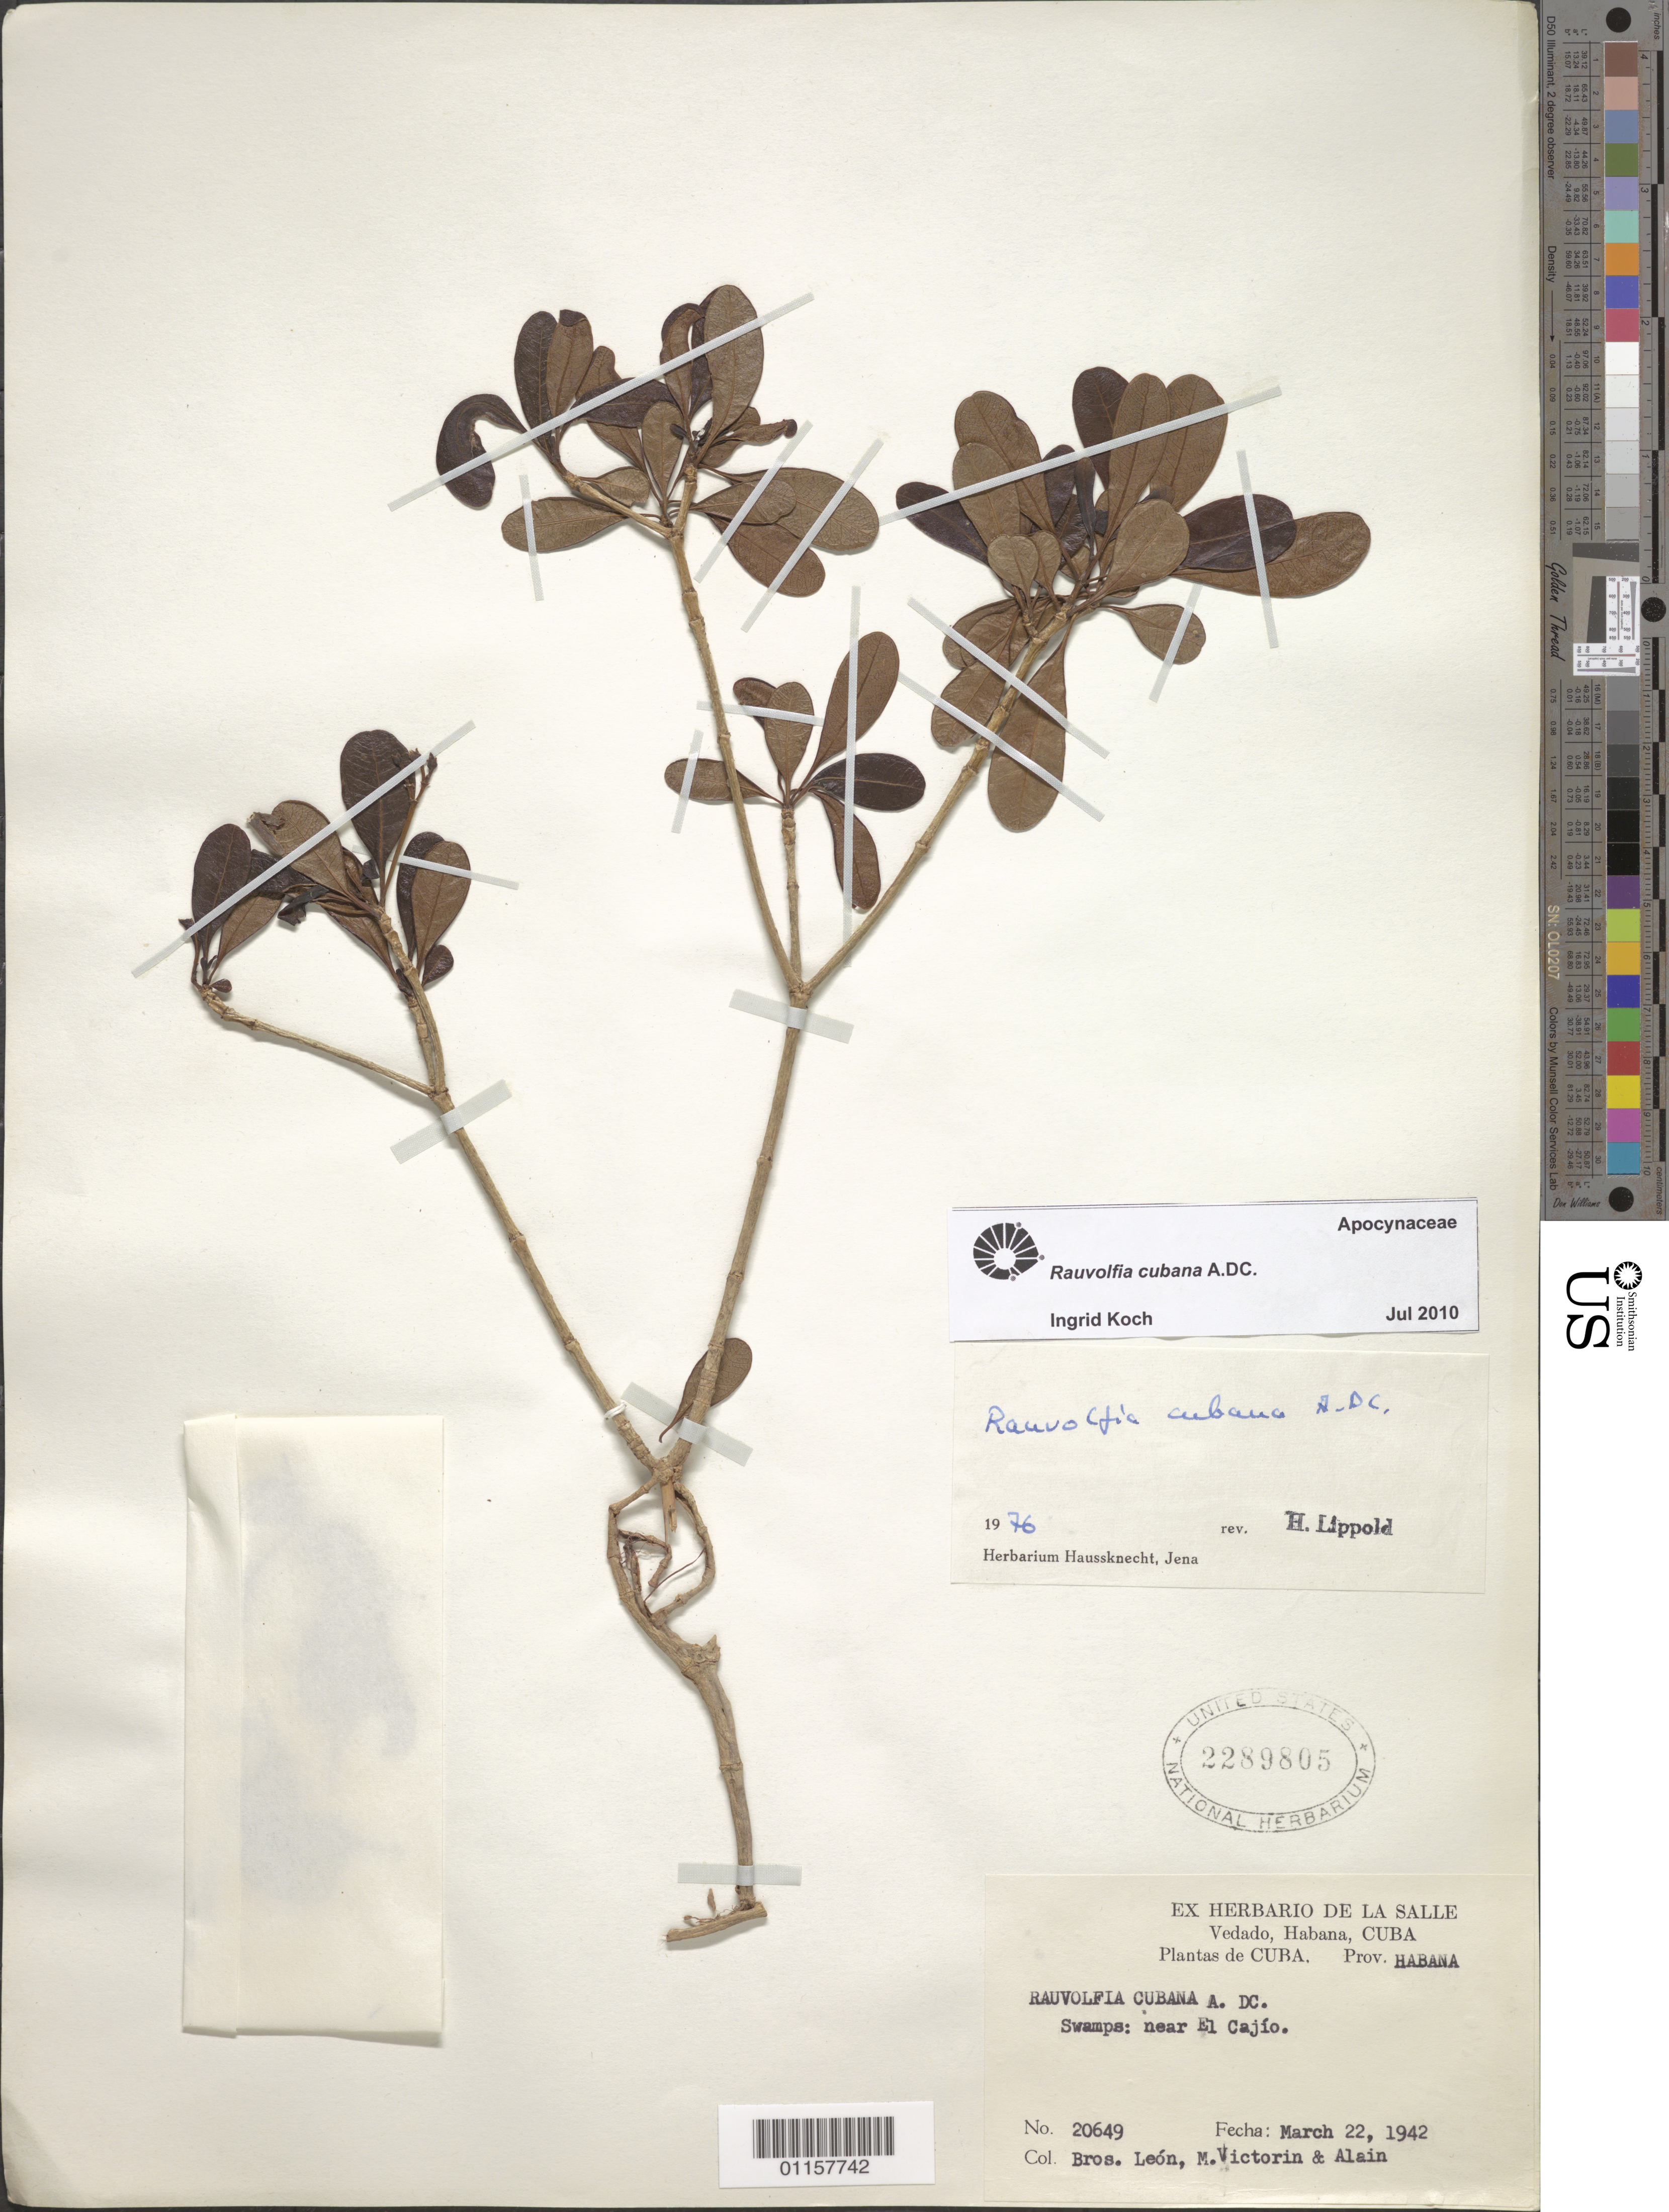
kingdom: Plantae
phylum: Tracheophyta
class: Magnoliopsida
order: Gentianales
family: Apocynaceae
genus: Rauvolfia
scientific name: Rauvolfia cubana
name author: A. DC.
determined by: Koch, I.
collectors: Bro. León, M. Victorin & A. H. Liogier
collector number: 20649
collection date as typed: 22 Mar 1942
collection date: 1942-03-22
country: Cuba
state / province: La Habana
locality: Habana Prov.; near El Cajío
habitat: Swamps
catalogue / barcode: US 2289805